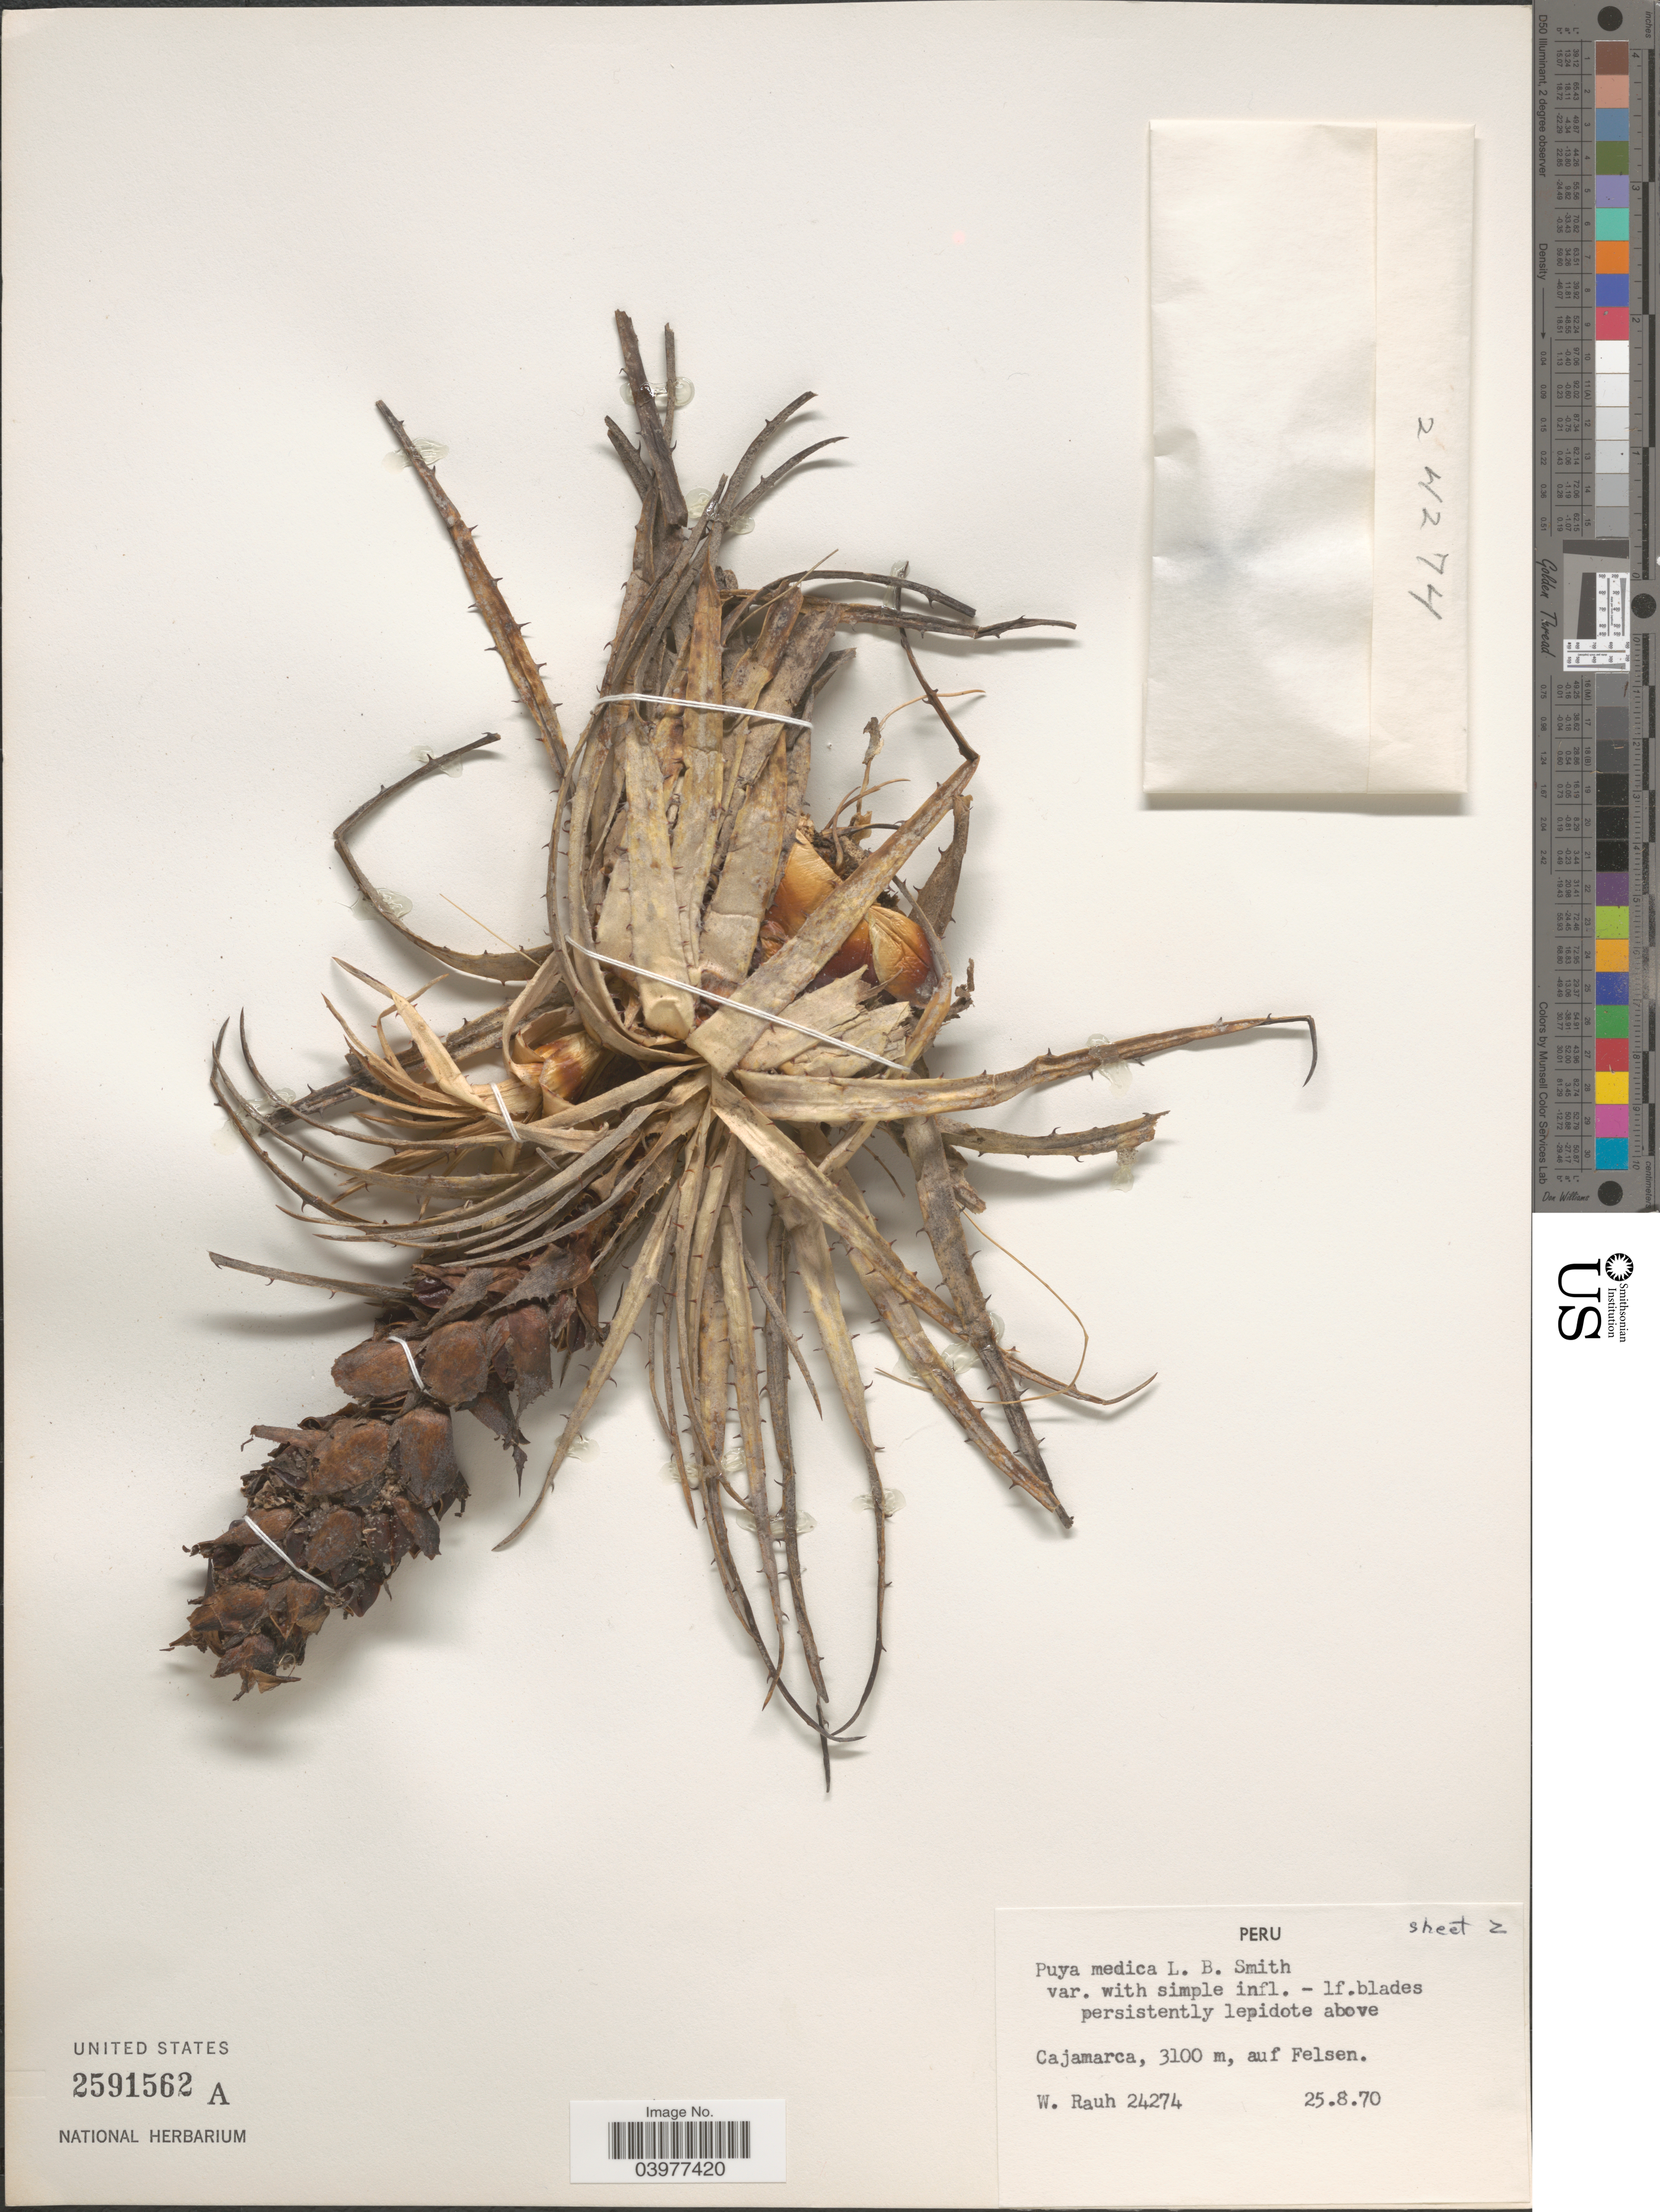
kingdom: Plantae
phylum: Tracheophyta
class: Liliopsida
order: Poales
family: Bromeliaceae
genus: Puya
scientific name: Puya medica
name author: L.B. Sm.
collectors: W. Rauh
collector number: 24274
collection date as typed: Transcribed d/m/y: 25/8/70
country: Peru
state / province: Cajamarca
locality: Auf Felsen.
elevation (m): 3100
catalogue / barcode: US 2591562A